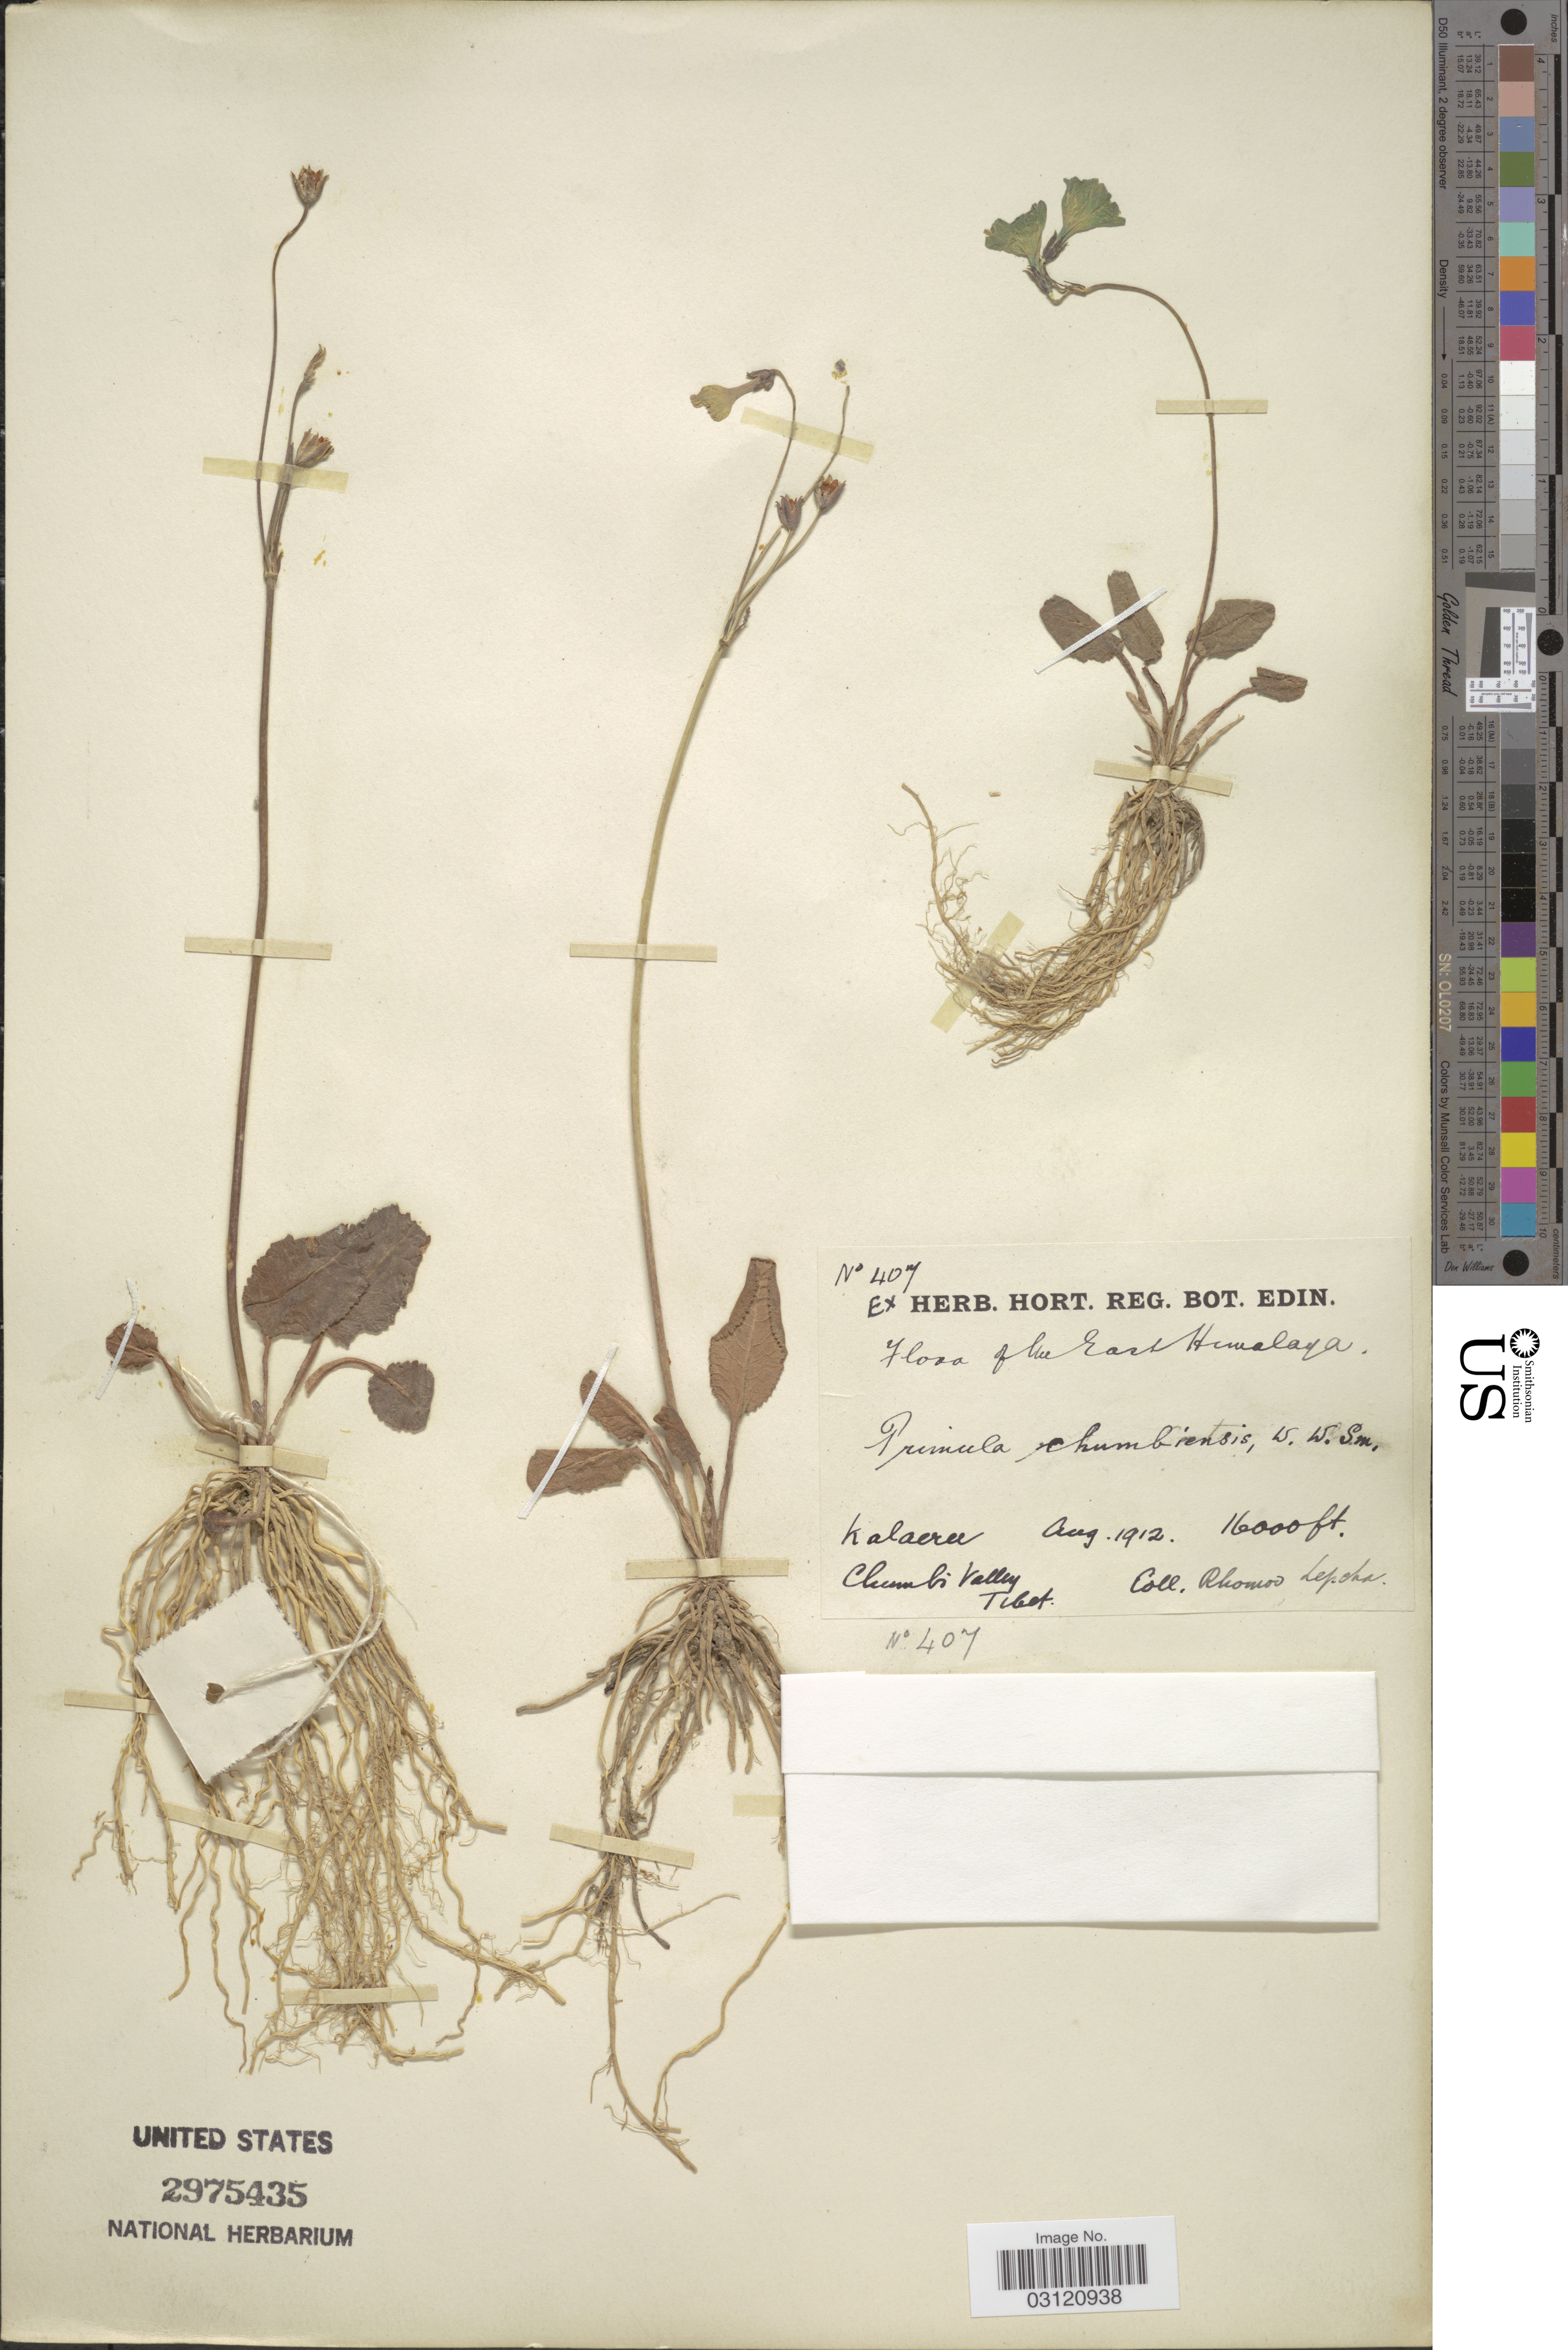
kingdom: Plantae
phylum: Tracheophyta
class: Magnoliopsida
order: Ericales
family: Primulaceae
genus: Primula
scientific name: Primula chumbiensis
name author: W.W. Sm.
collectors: R. Lepcha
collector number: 407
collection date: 1912-08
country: China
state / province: Xizang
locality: East Himalaya. Kalaera. Chumbi Valley Tibet.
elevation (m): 4877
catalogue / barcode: US 2975435